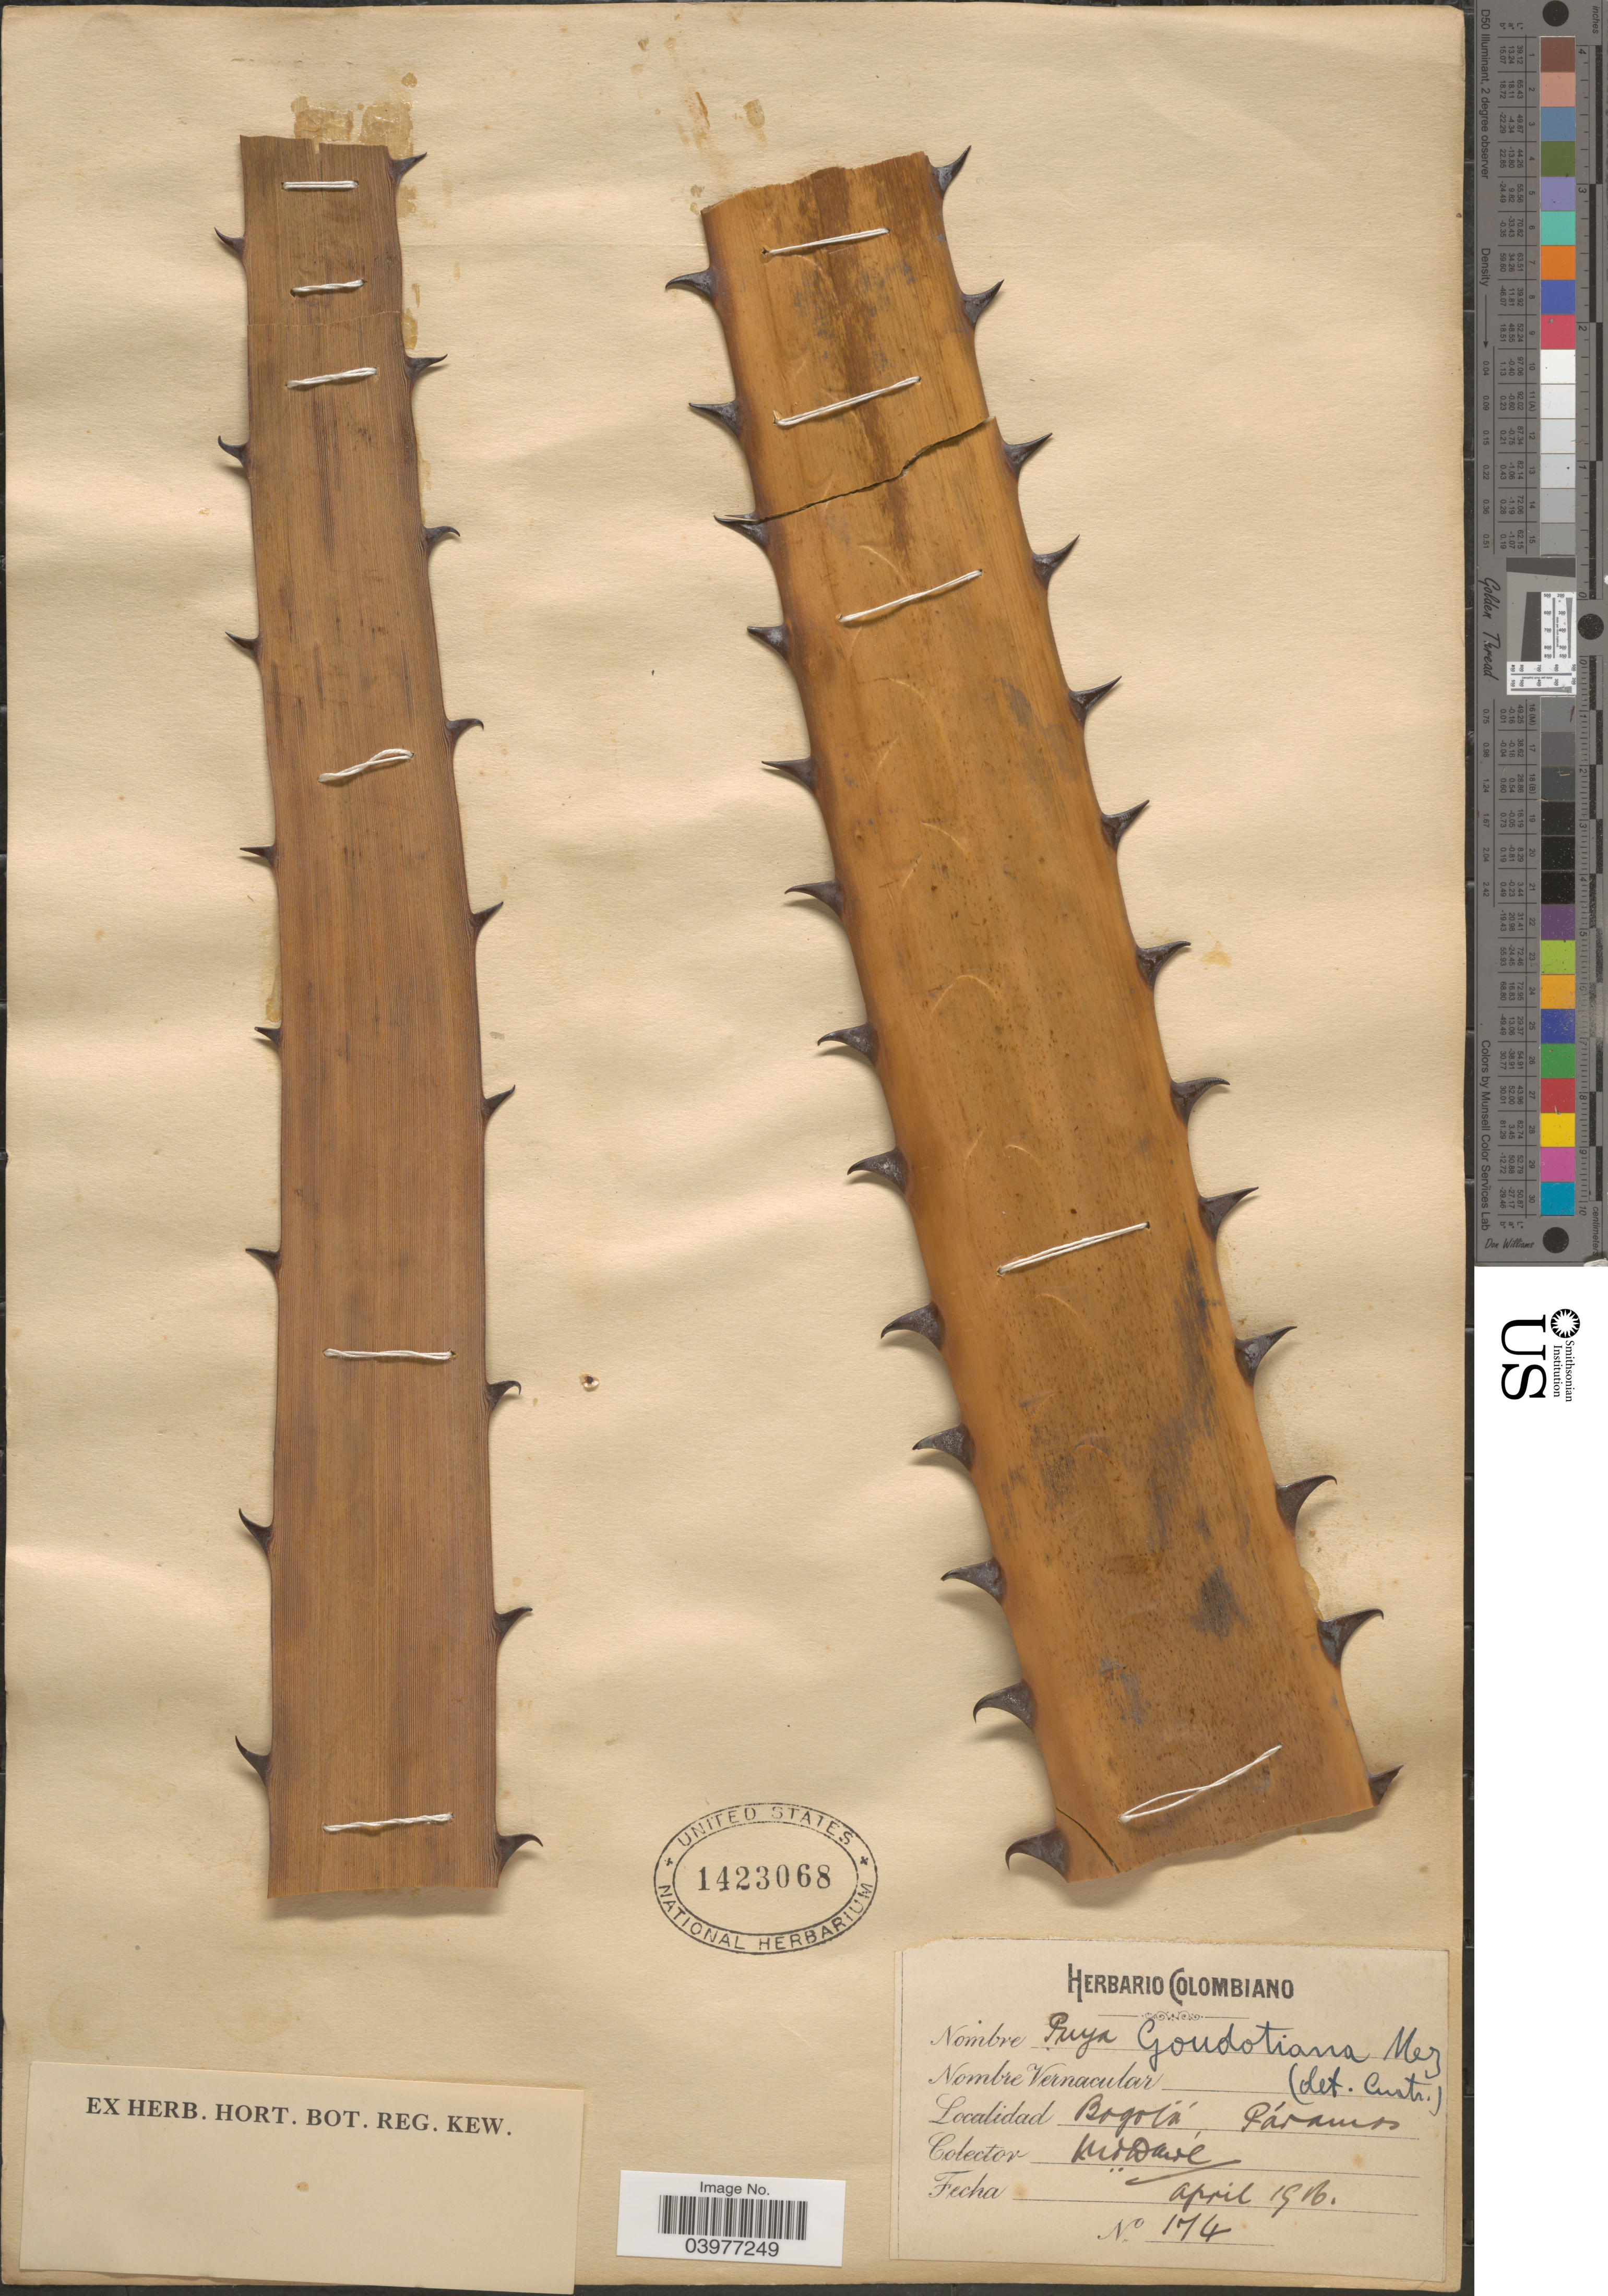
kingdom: Plantae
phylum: Tracheophyta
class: Liliopsida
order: Poales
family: Bromeliaceae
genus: Puya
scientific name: Puya goudotiana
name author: Mez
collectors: M. T. Dawe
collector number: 174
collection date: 1916-04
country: Colombia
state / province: Bogota D.C.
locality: Bogotá, Páramos.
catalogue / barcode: US 1423068